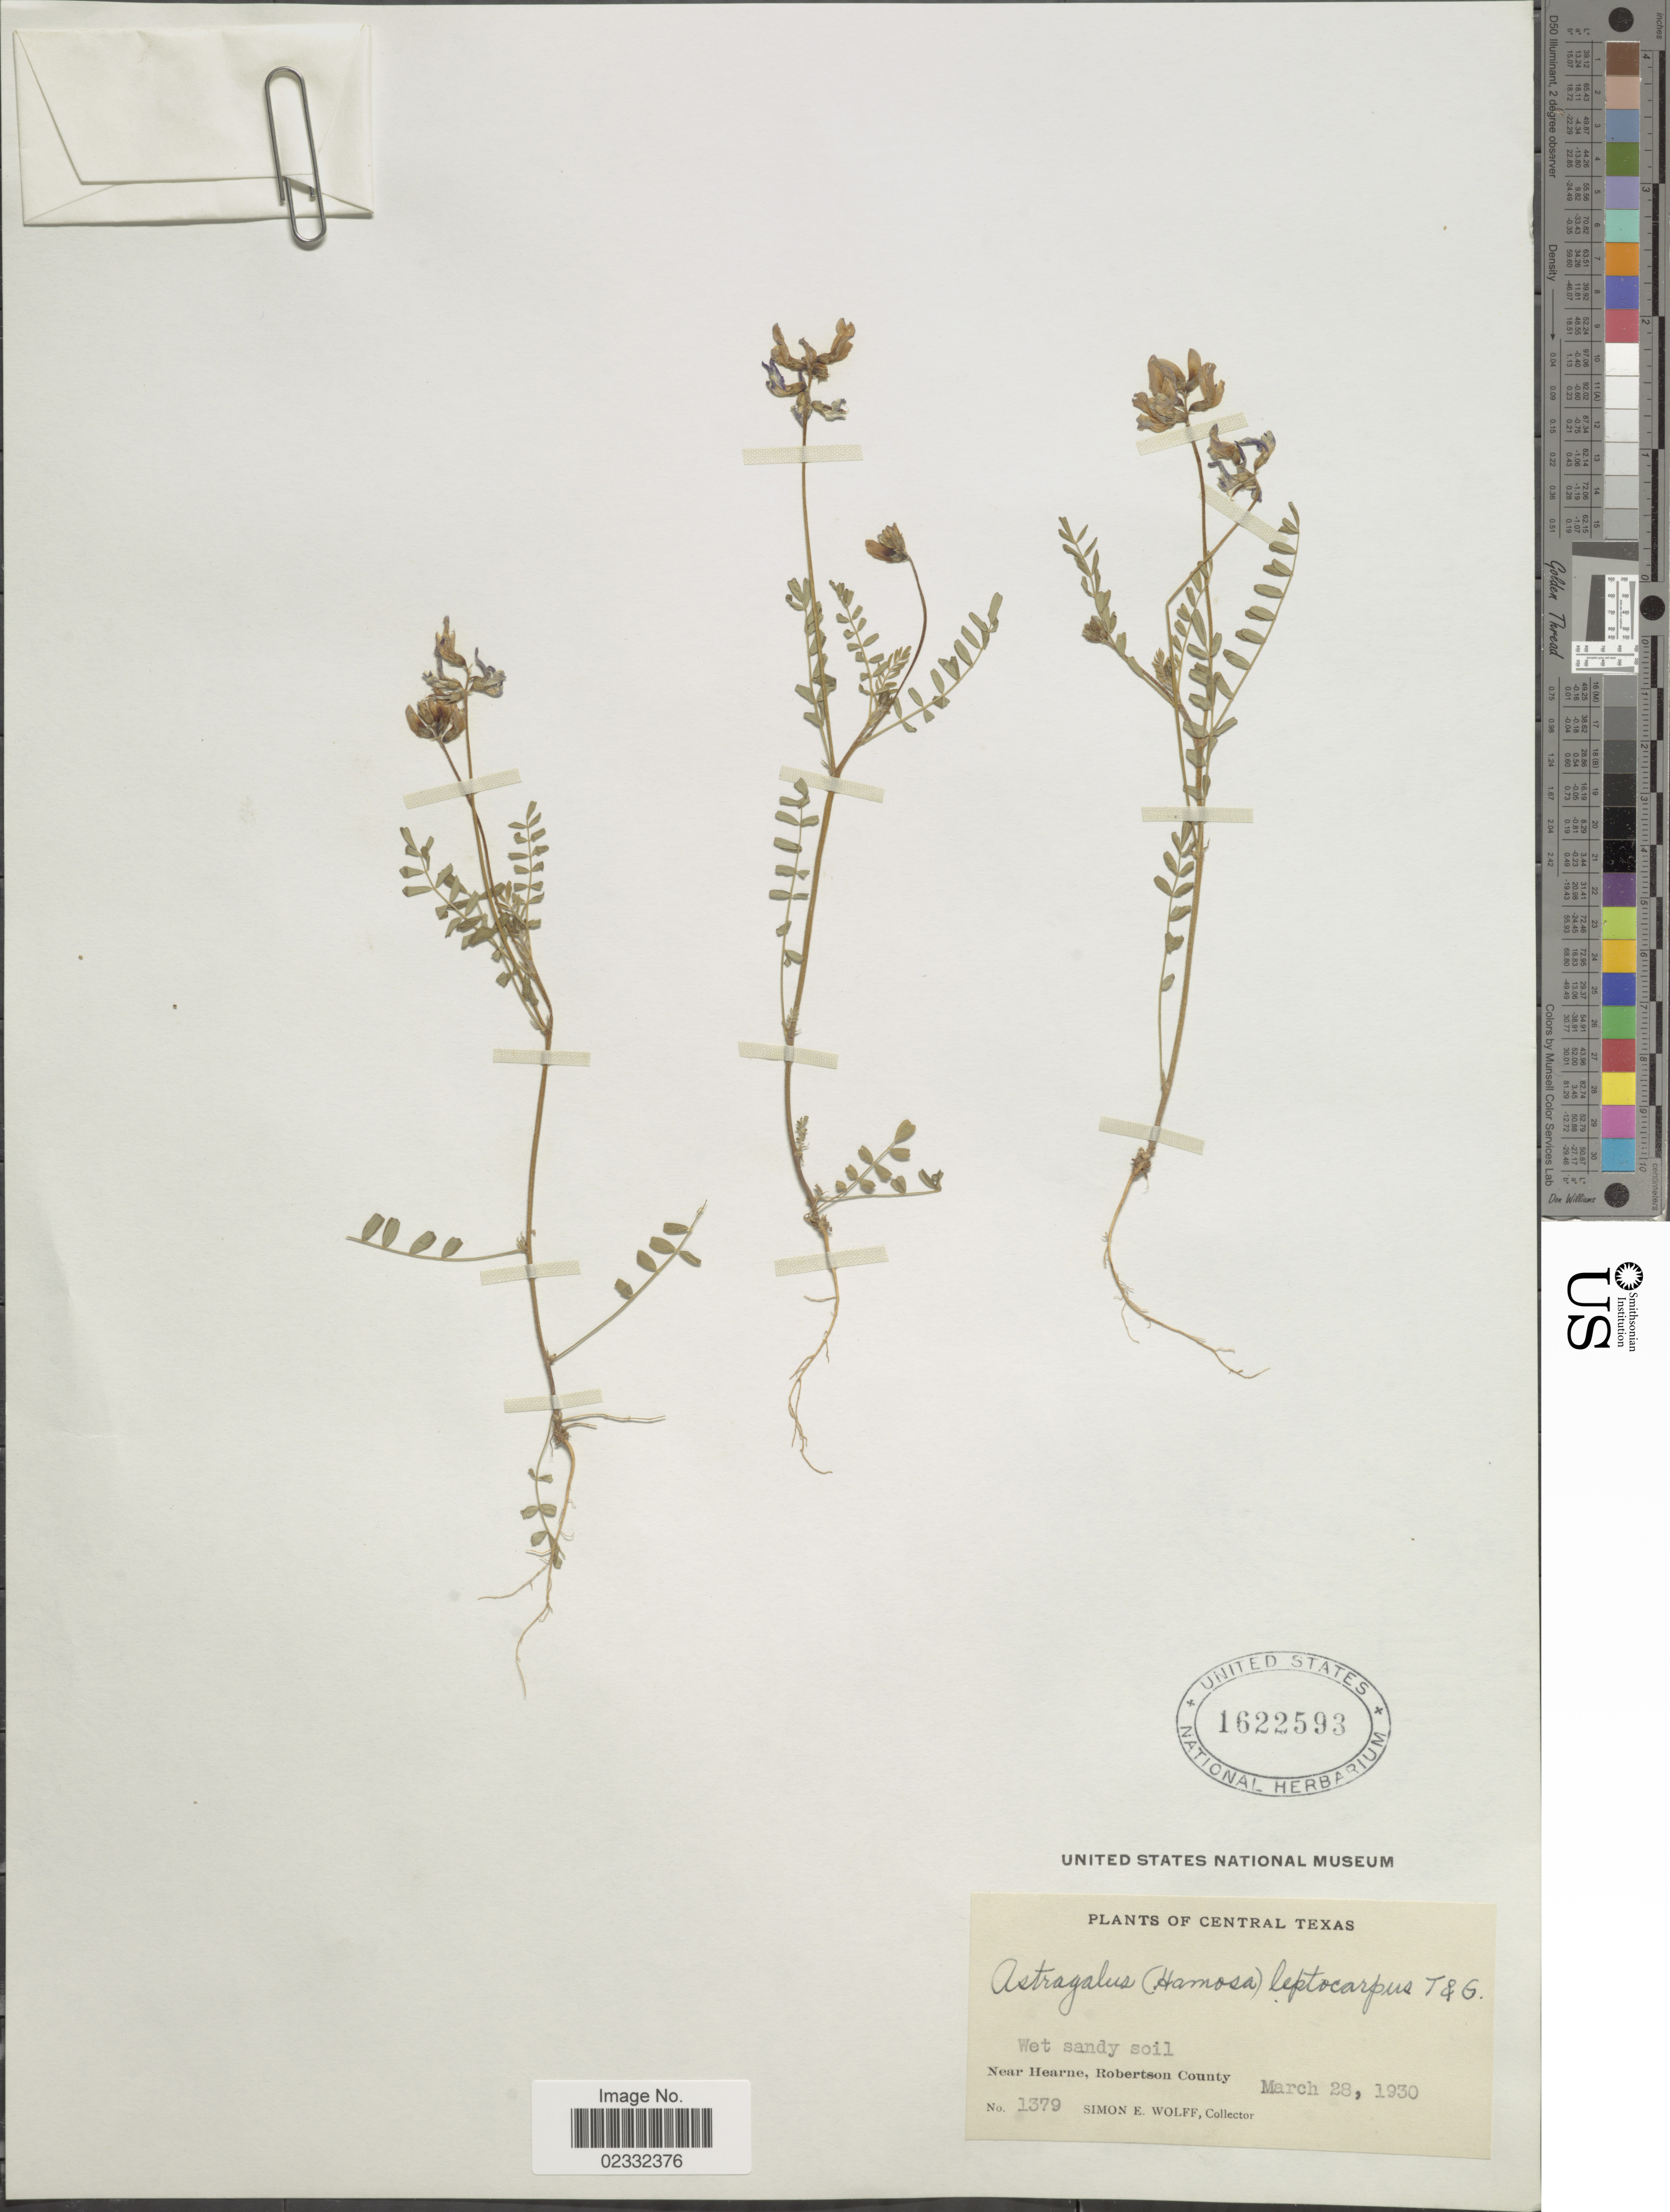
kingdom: Plantae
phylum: Tracheophyta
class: Magnoliopsida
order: Fabales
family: Fabaceae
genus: Astragalus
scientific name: Astragalus leptocarpus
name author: Torr. & A. Gray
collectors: S. E. Wolff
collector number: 1379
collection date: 1930-03-28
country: United States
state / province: Texas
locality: Central Texas, Near Hearne, Robertson County.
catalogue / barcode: US 1622593